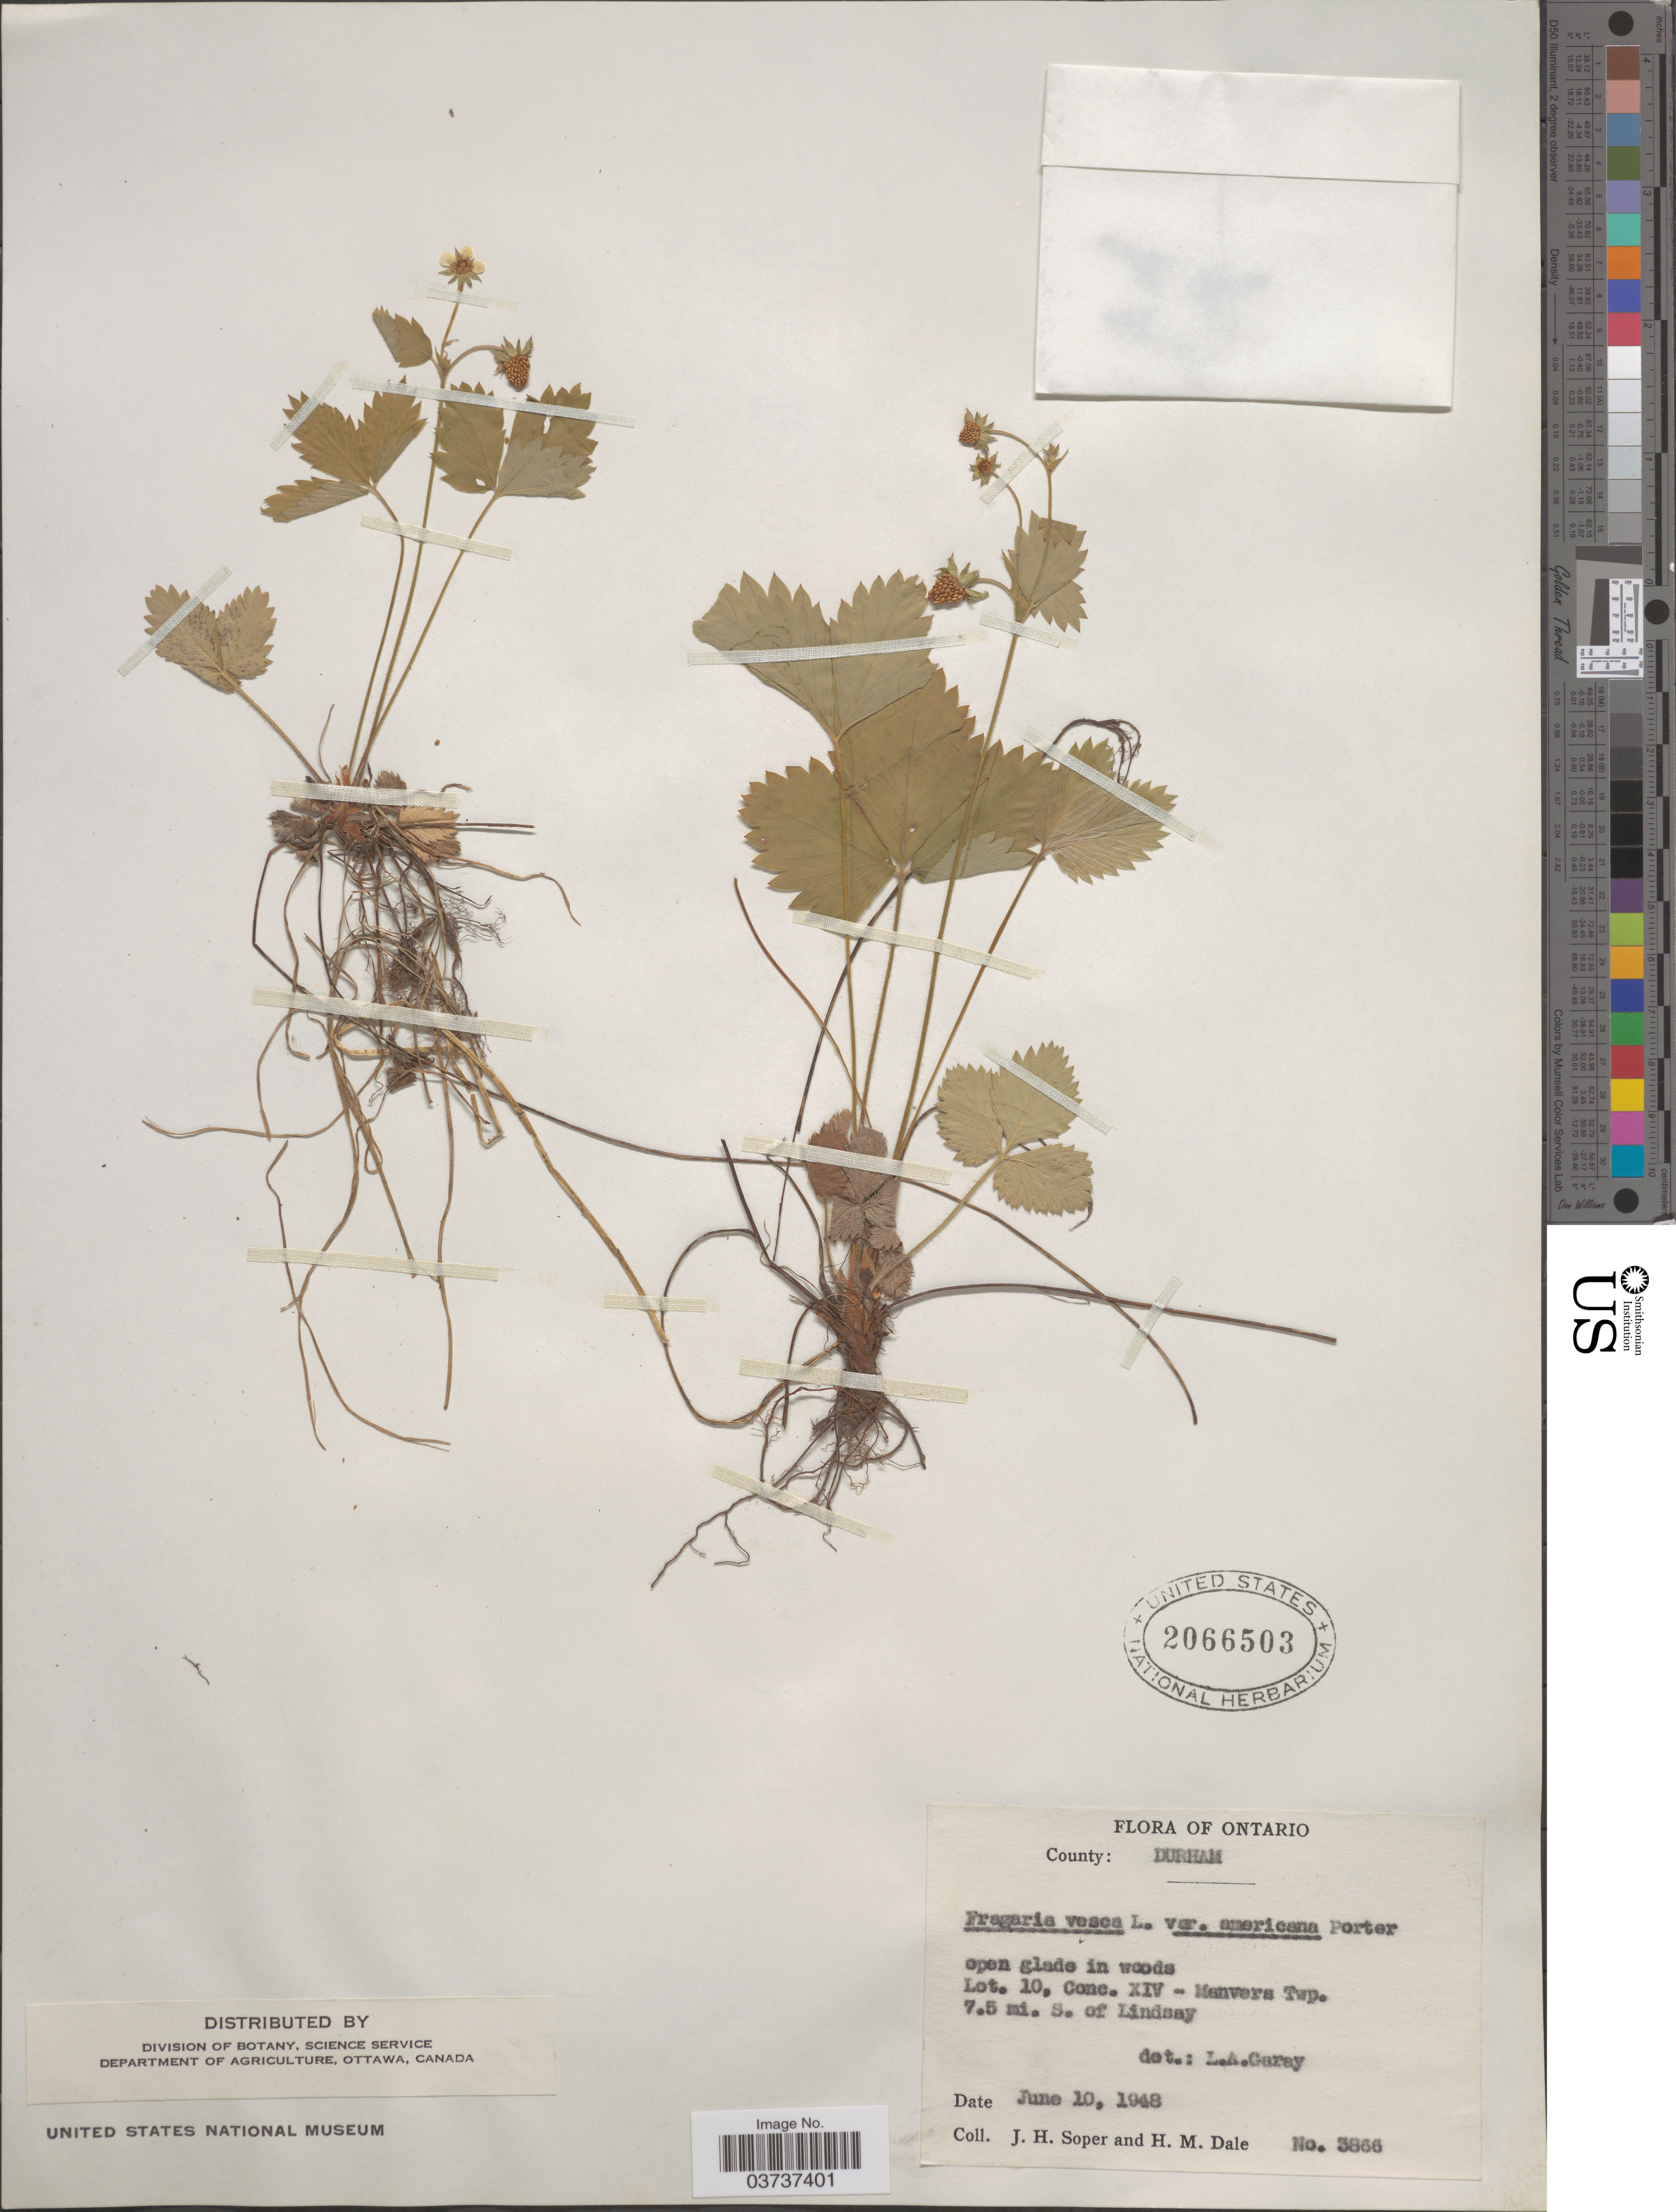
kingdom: Plantae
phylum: Tracheophyta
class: Magnoliopsida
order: Rosales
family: Rosaceae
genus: Fragaria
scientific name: Fragaria vesca subsp. americana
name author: (Porter) Staudt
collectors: J. H. Soper & H. M. Dale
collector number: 3866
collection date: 1948-06-10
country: Canada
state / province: Ontario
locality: County: Durham. Lot. 10, Conc. XIV - Manvers Twp. 7.5 mi. S. of Lindsay.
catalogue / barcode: US 2066503